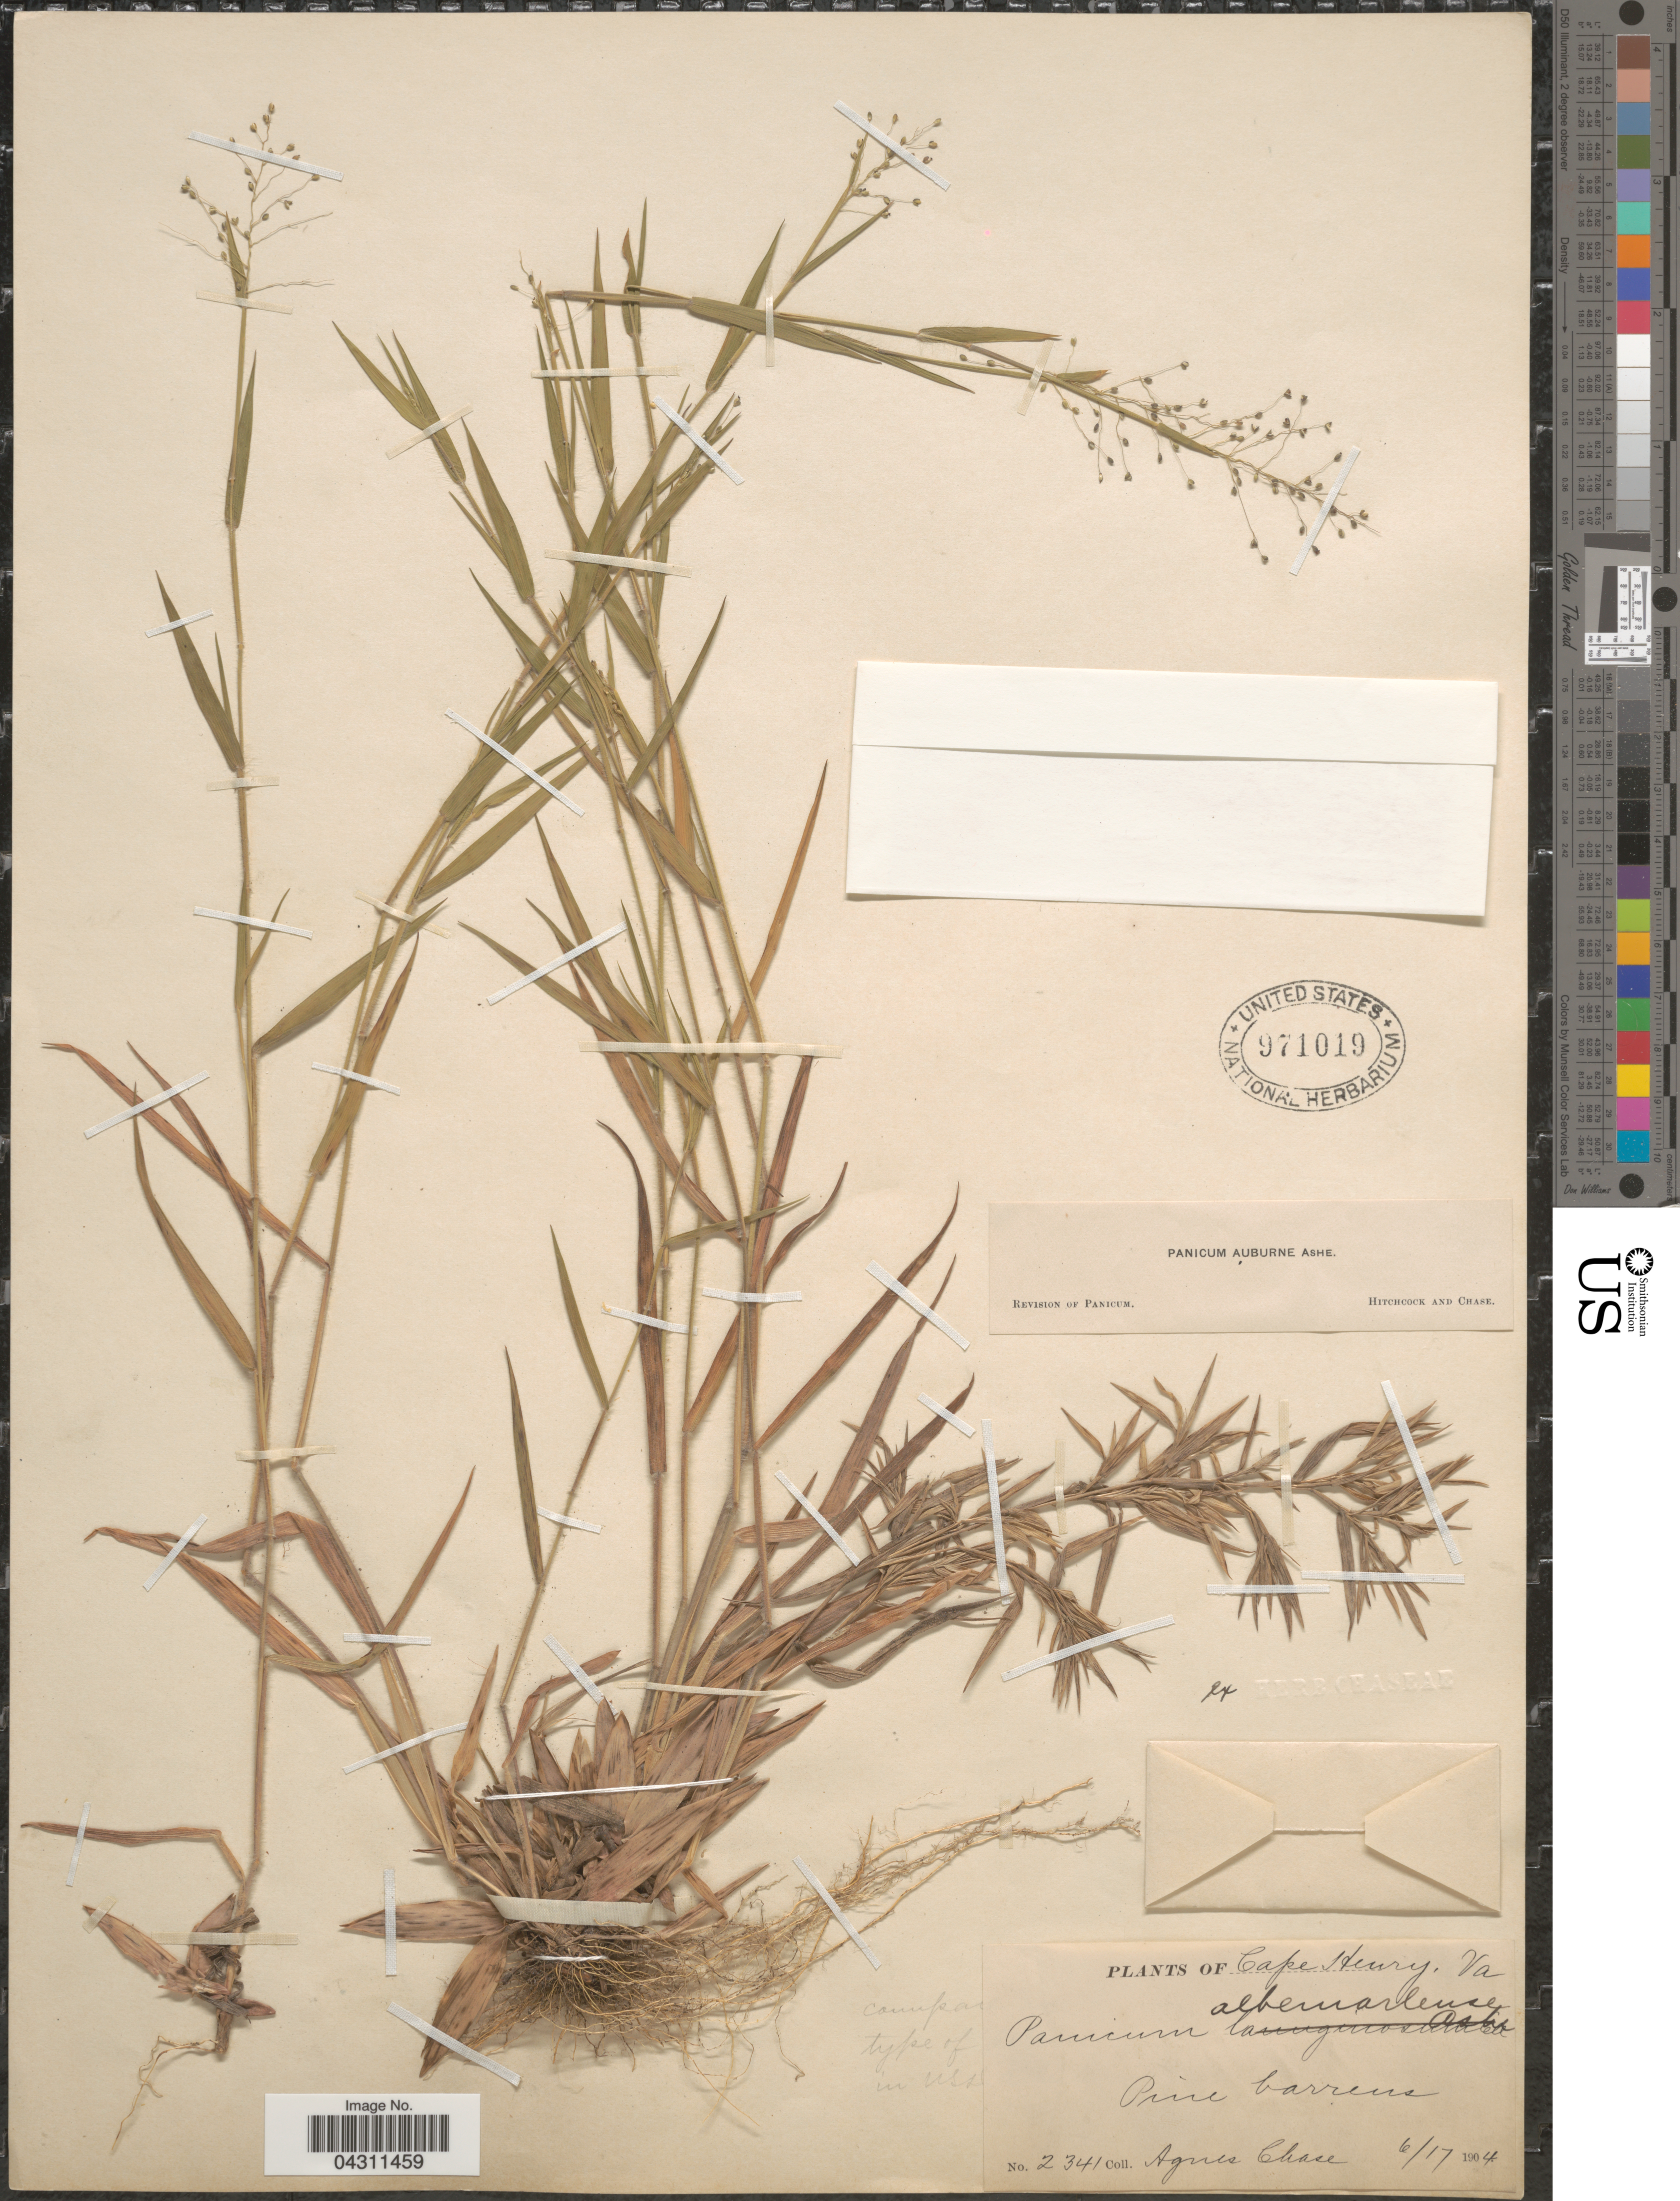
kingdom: Plantae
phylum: Tracheophyta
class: Liliopsida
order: Poales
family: Poaceae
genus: Dichanthelium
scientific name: Dichanthelium sphaerocarpon var. sphaerocarpon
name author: (Elliott) Gould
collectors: A. Chase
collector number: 2341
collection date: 1904-06-17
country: United States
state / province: Virginia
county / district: City of Virginia Beach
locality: Cape Henry. Pine barrens.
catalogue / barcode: US 971019